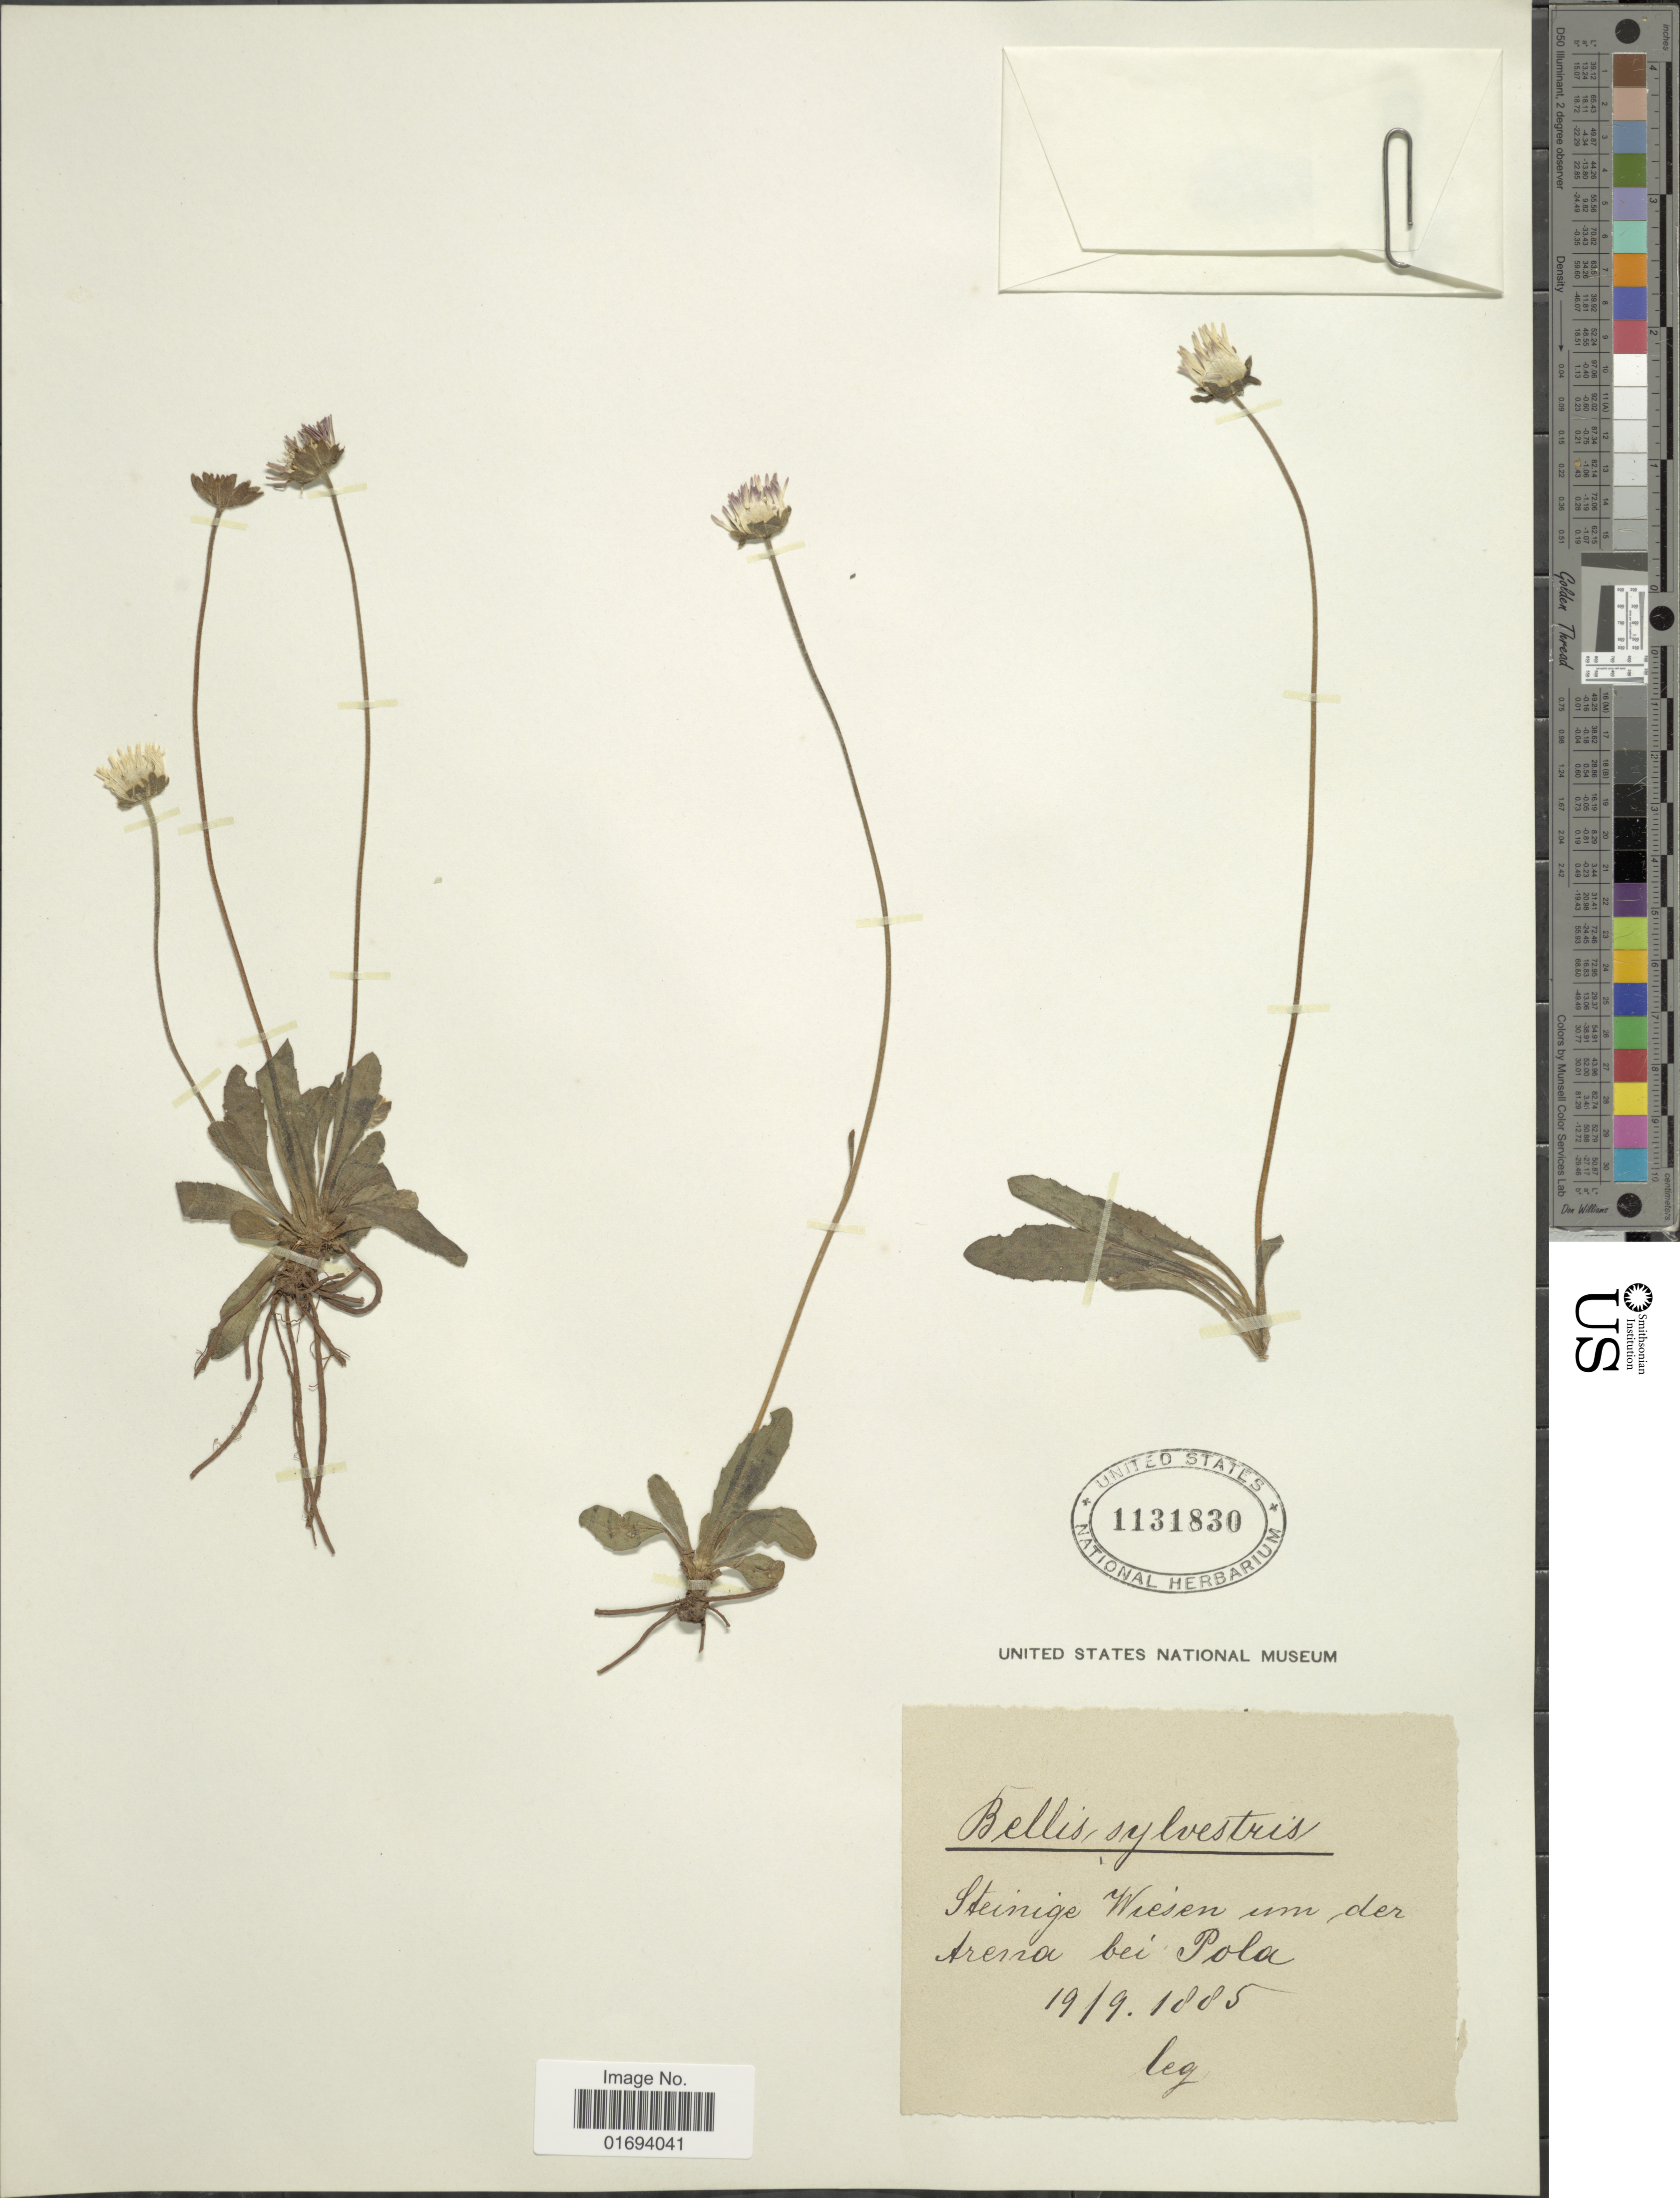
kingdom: Plantae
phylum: Tracheophyta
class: Magnoliopsida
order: Asterales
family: Asteraceae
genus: Bellis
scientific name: Bellis sylvestris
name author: Cirillo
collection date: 1885-09-19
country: Croatia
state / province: Istria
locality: Steinife Wiesen un der trena bei Pola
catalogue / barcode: US 1131830